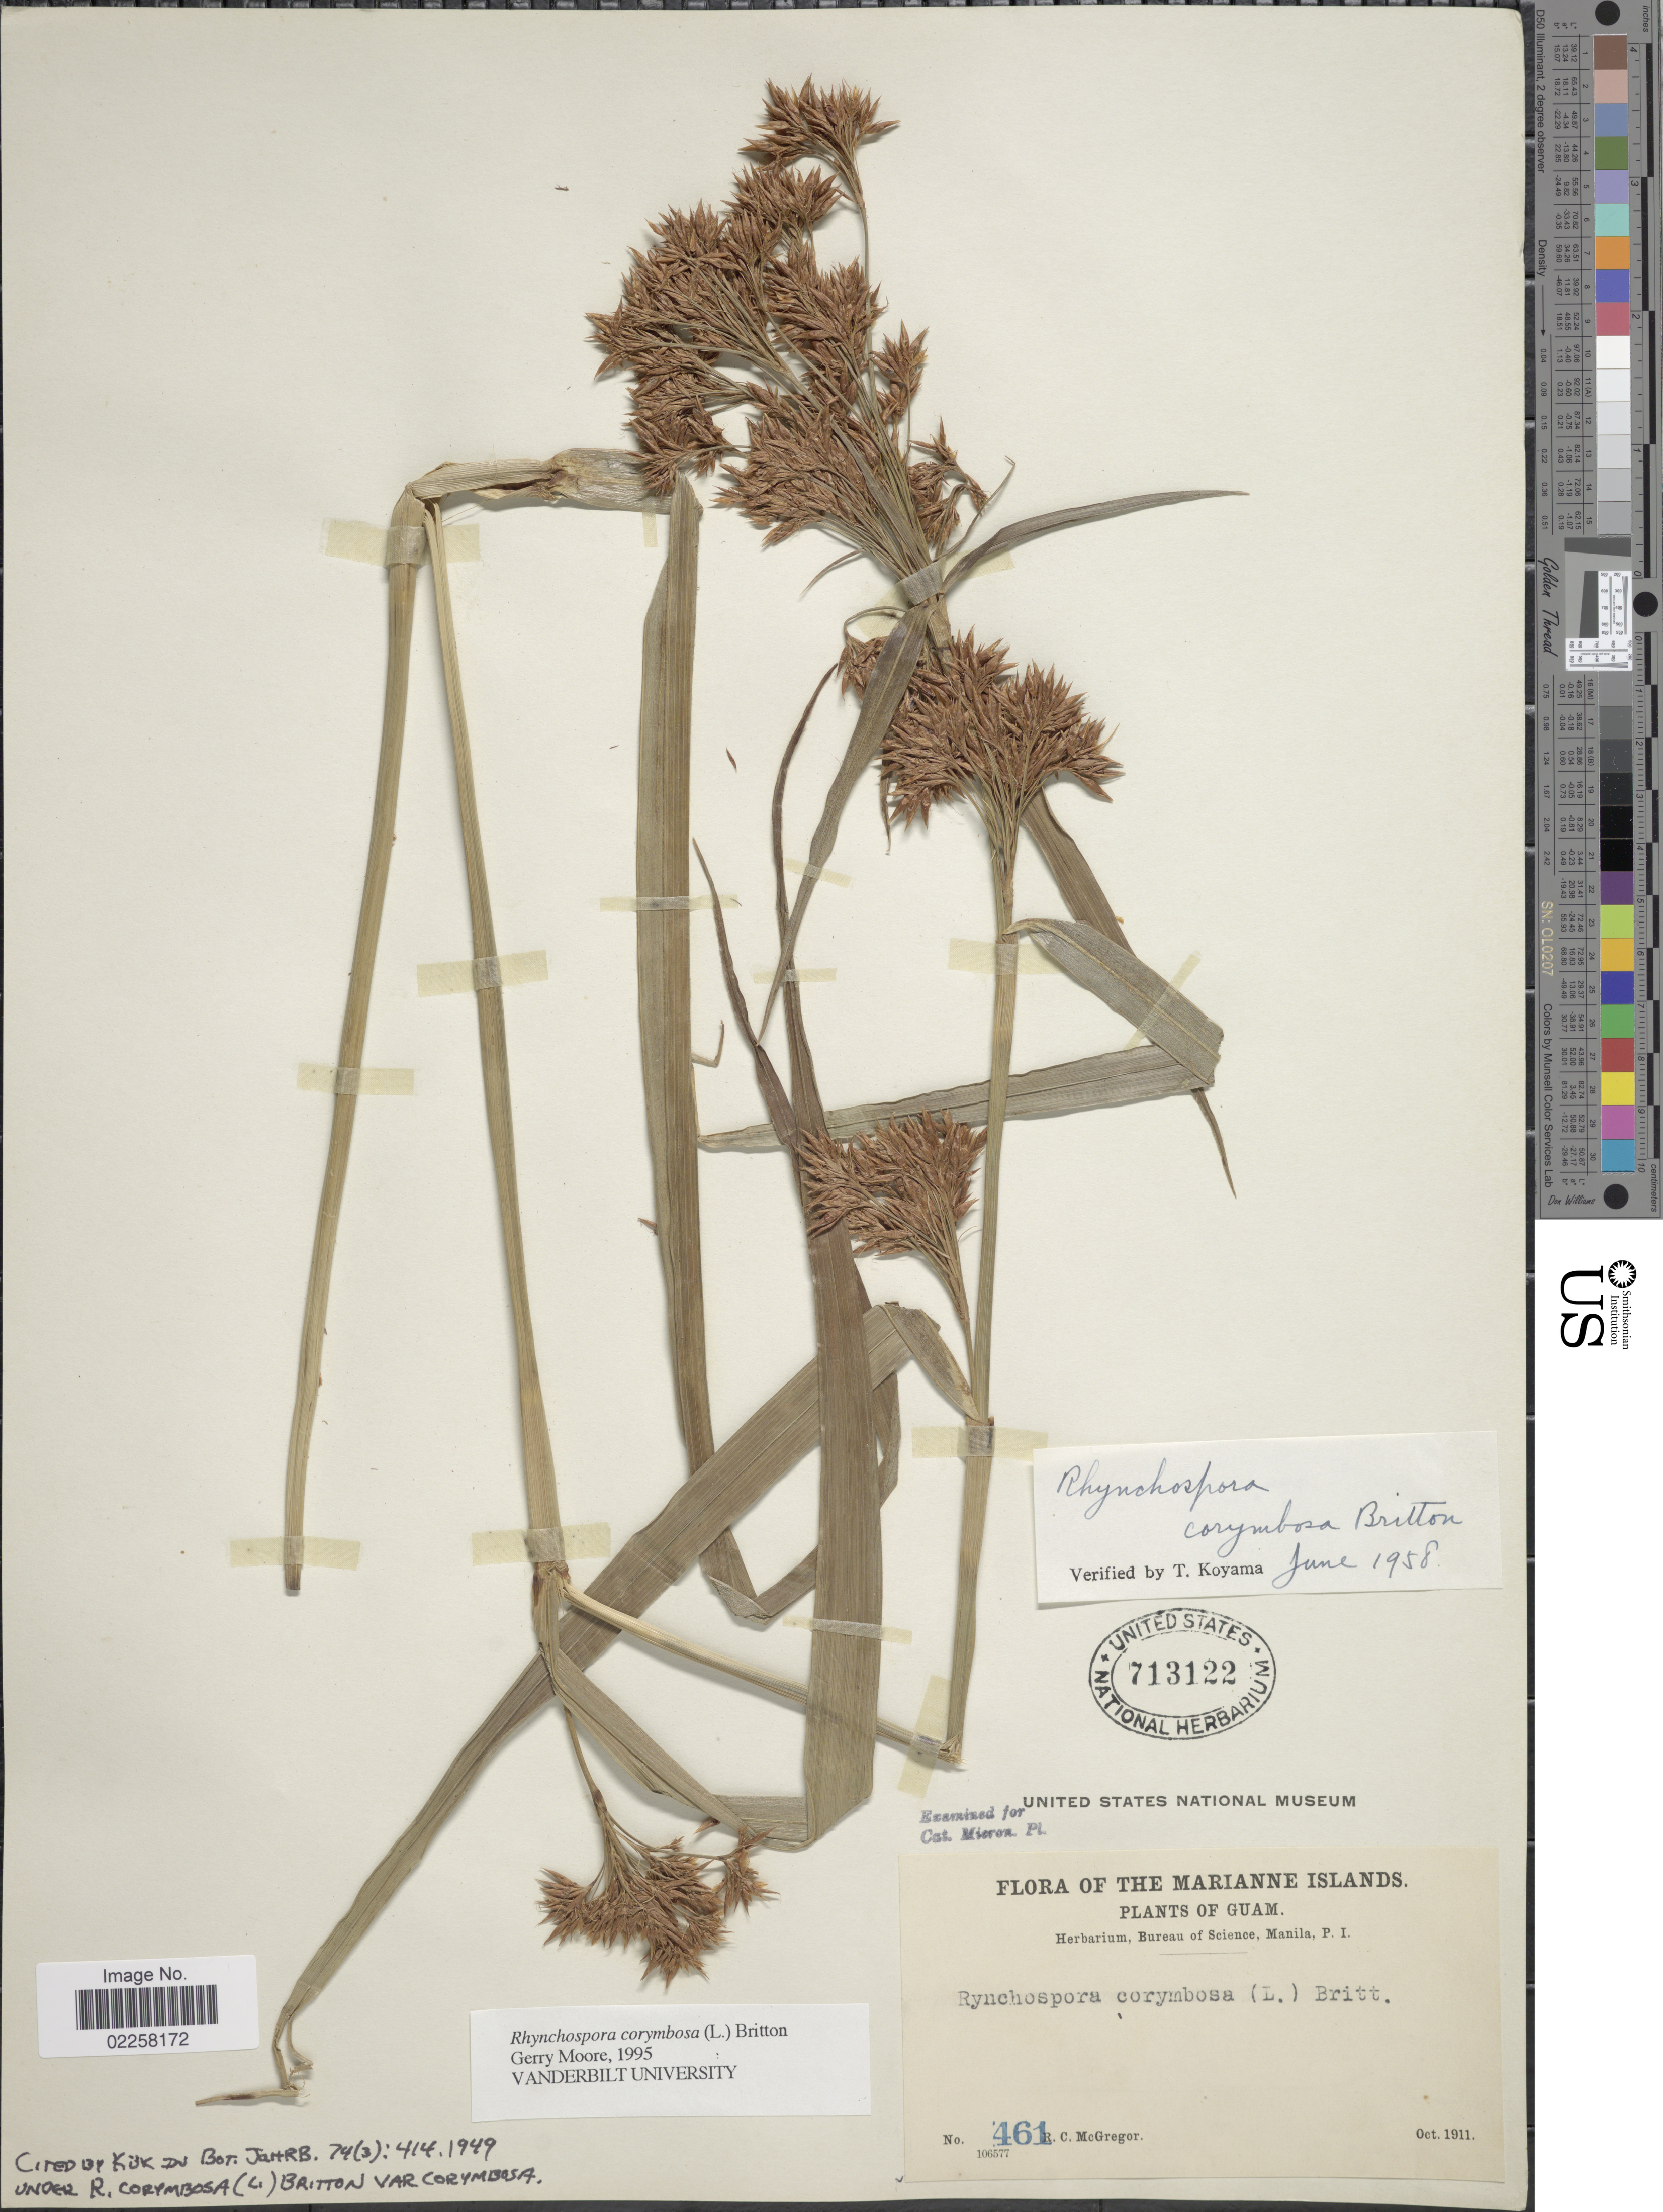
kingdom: Plantae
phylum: Tracheophyta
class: Liliopsida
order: Poales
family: Cyperaceae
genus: Rhynchospora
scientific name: Rhynchospora corymbosa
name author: (L.) Britton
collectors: R. C. McGregor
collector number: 461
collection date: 1911-10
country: Guam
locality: Marianne Islands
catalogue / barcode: US 713122